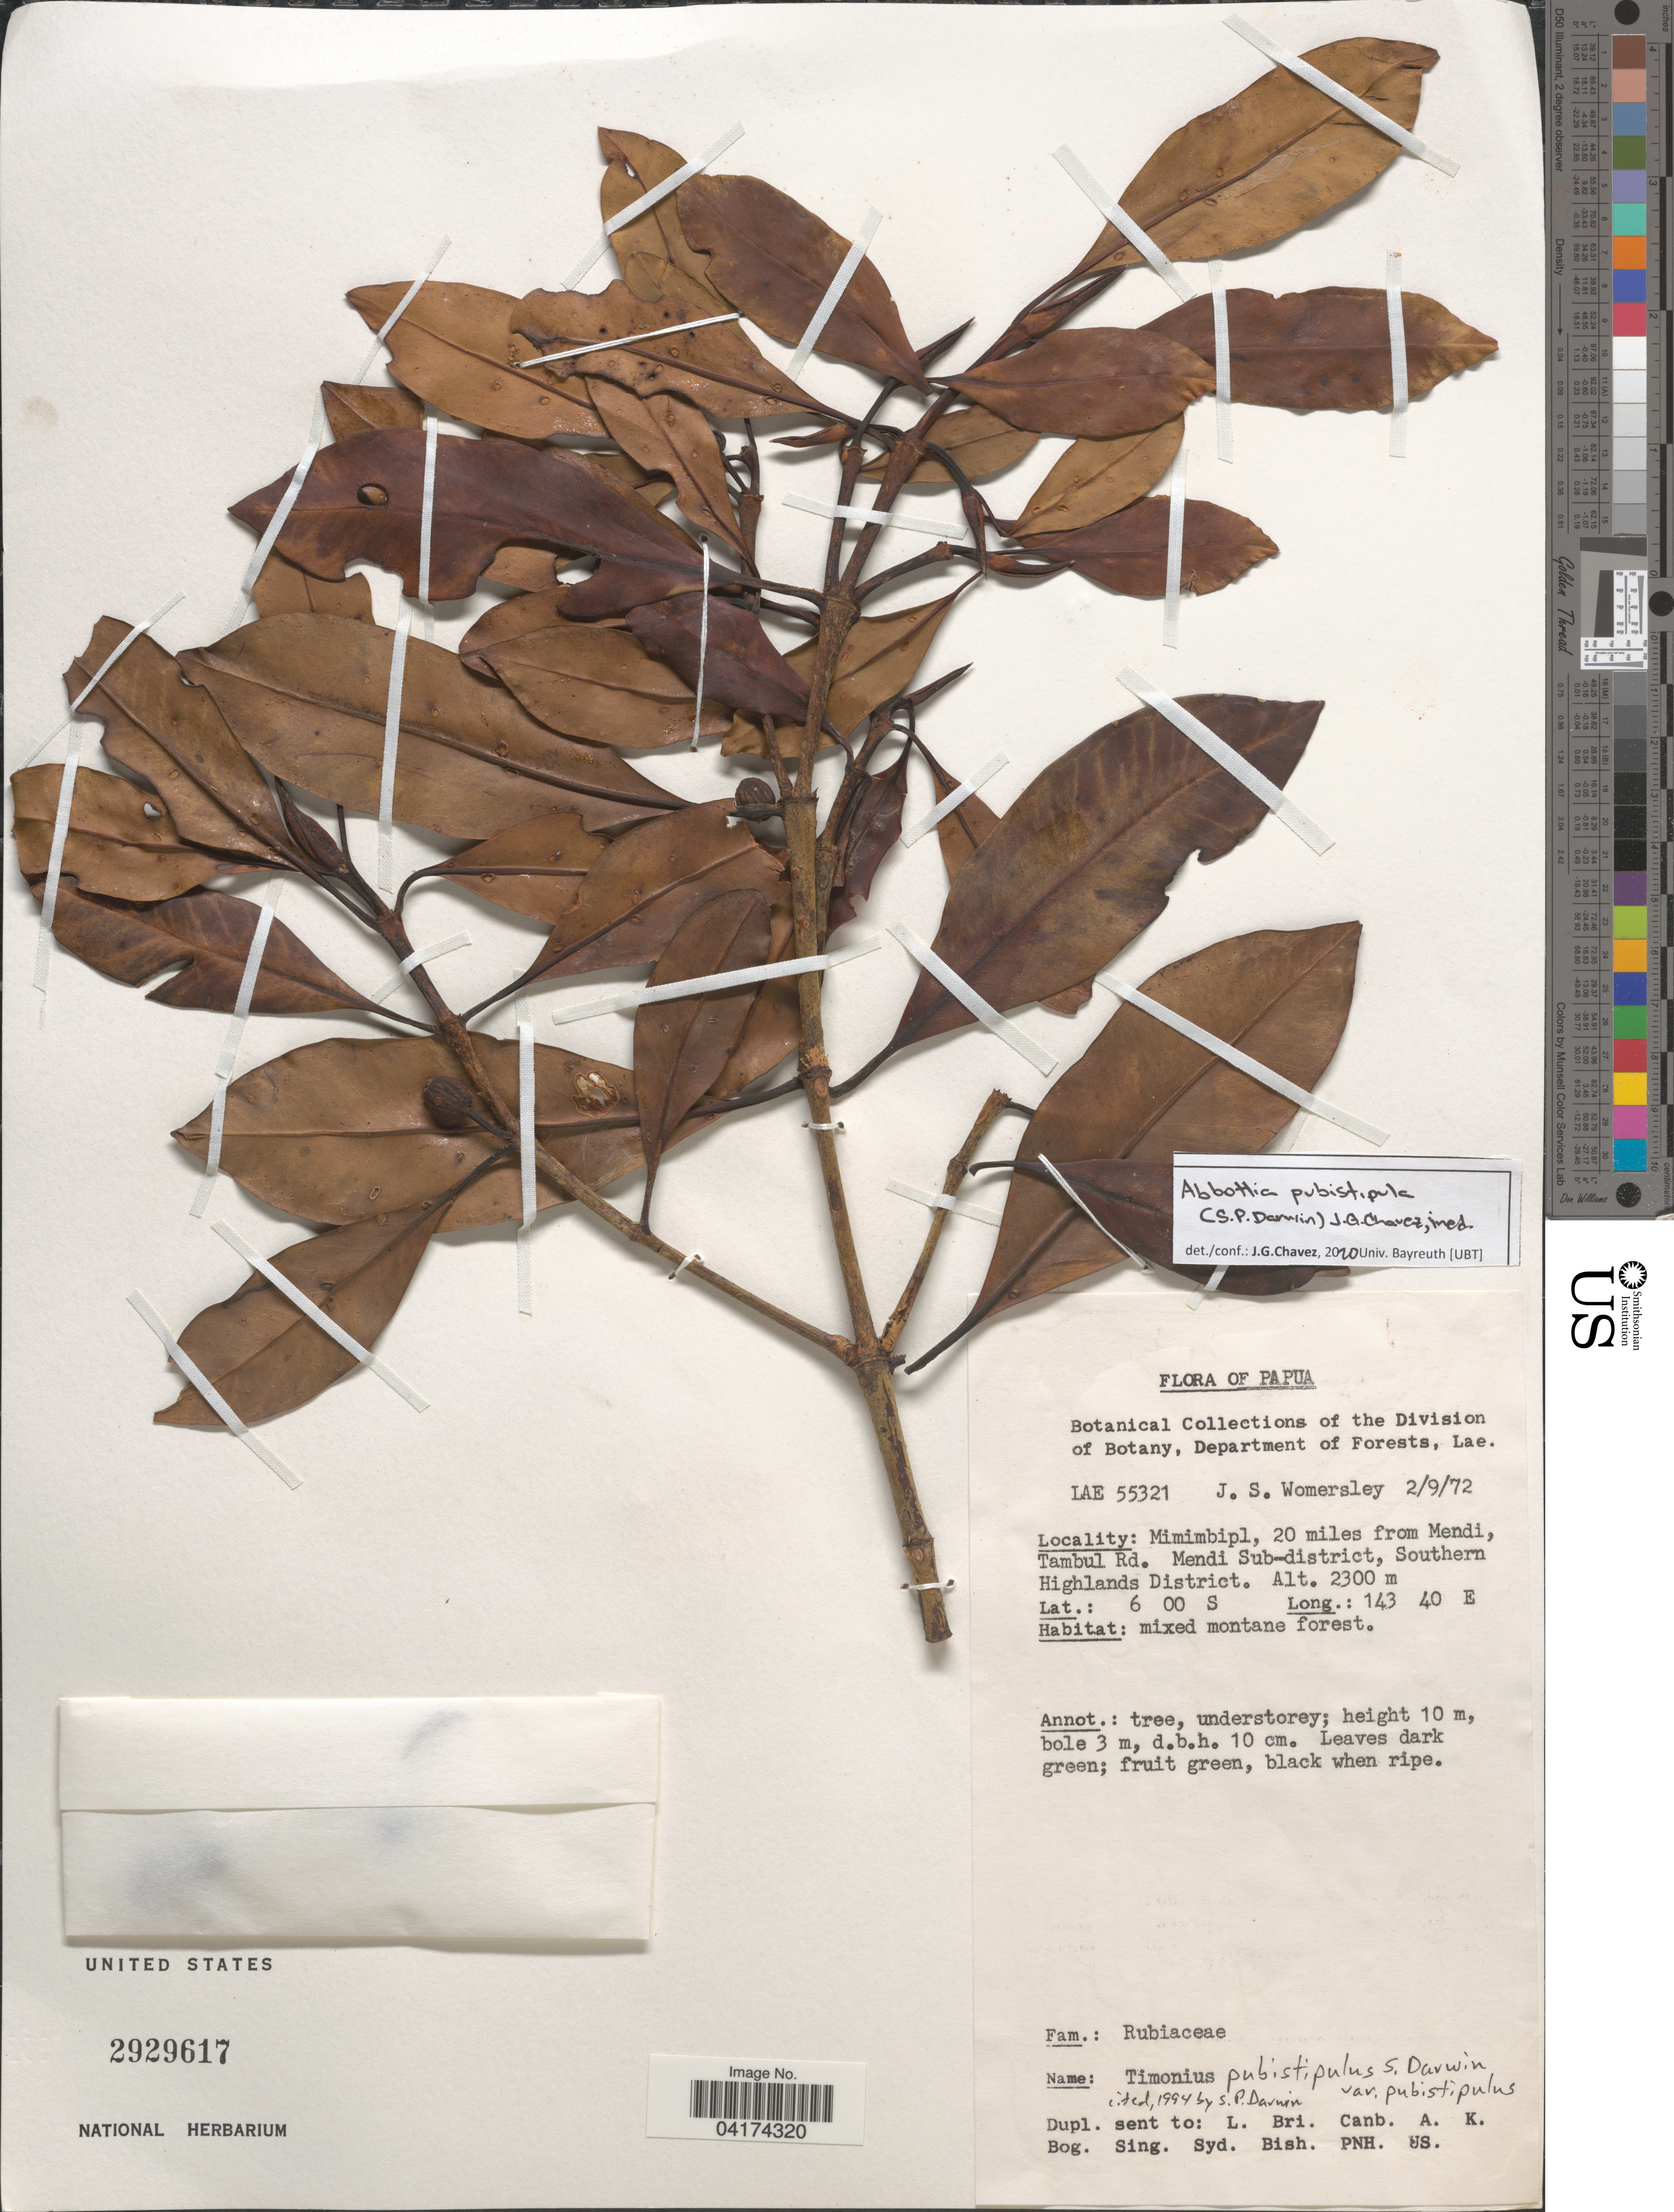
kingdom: Plantae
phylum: Tracheophyta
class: Magnoliopsida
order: Gentianales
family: Rubiaceae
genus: Abbottia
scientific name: Abbottia pubistipula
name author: (S.P. Darwin) J.G. Chavez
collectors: J. S. Womersley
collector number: LAE 55321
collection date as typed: Transcribed d/m/y: 2/9/72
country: Papua New Guinea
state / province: Southern Highlands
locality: Papua. Minimbipl, 20 miles from Mendi, Tambul Rd., Mendi Sub-district, Southern Highlands District.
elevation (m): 2300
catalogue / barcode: US 2929617